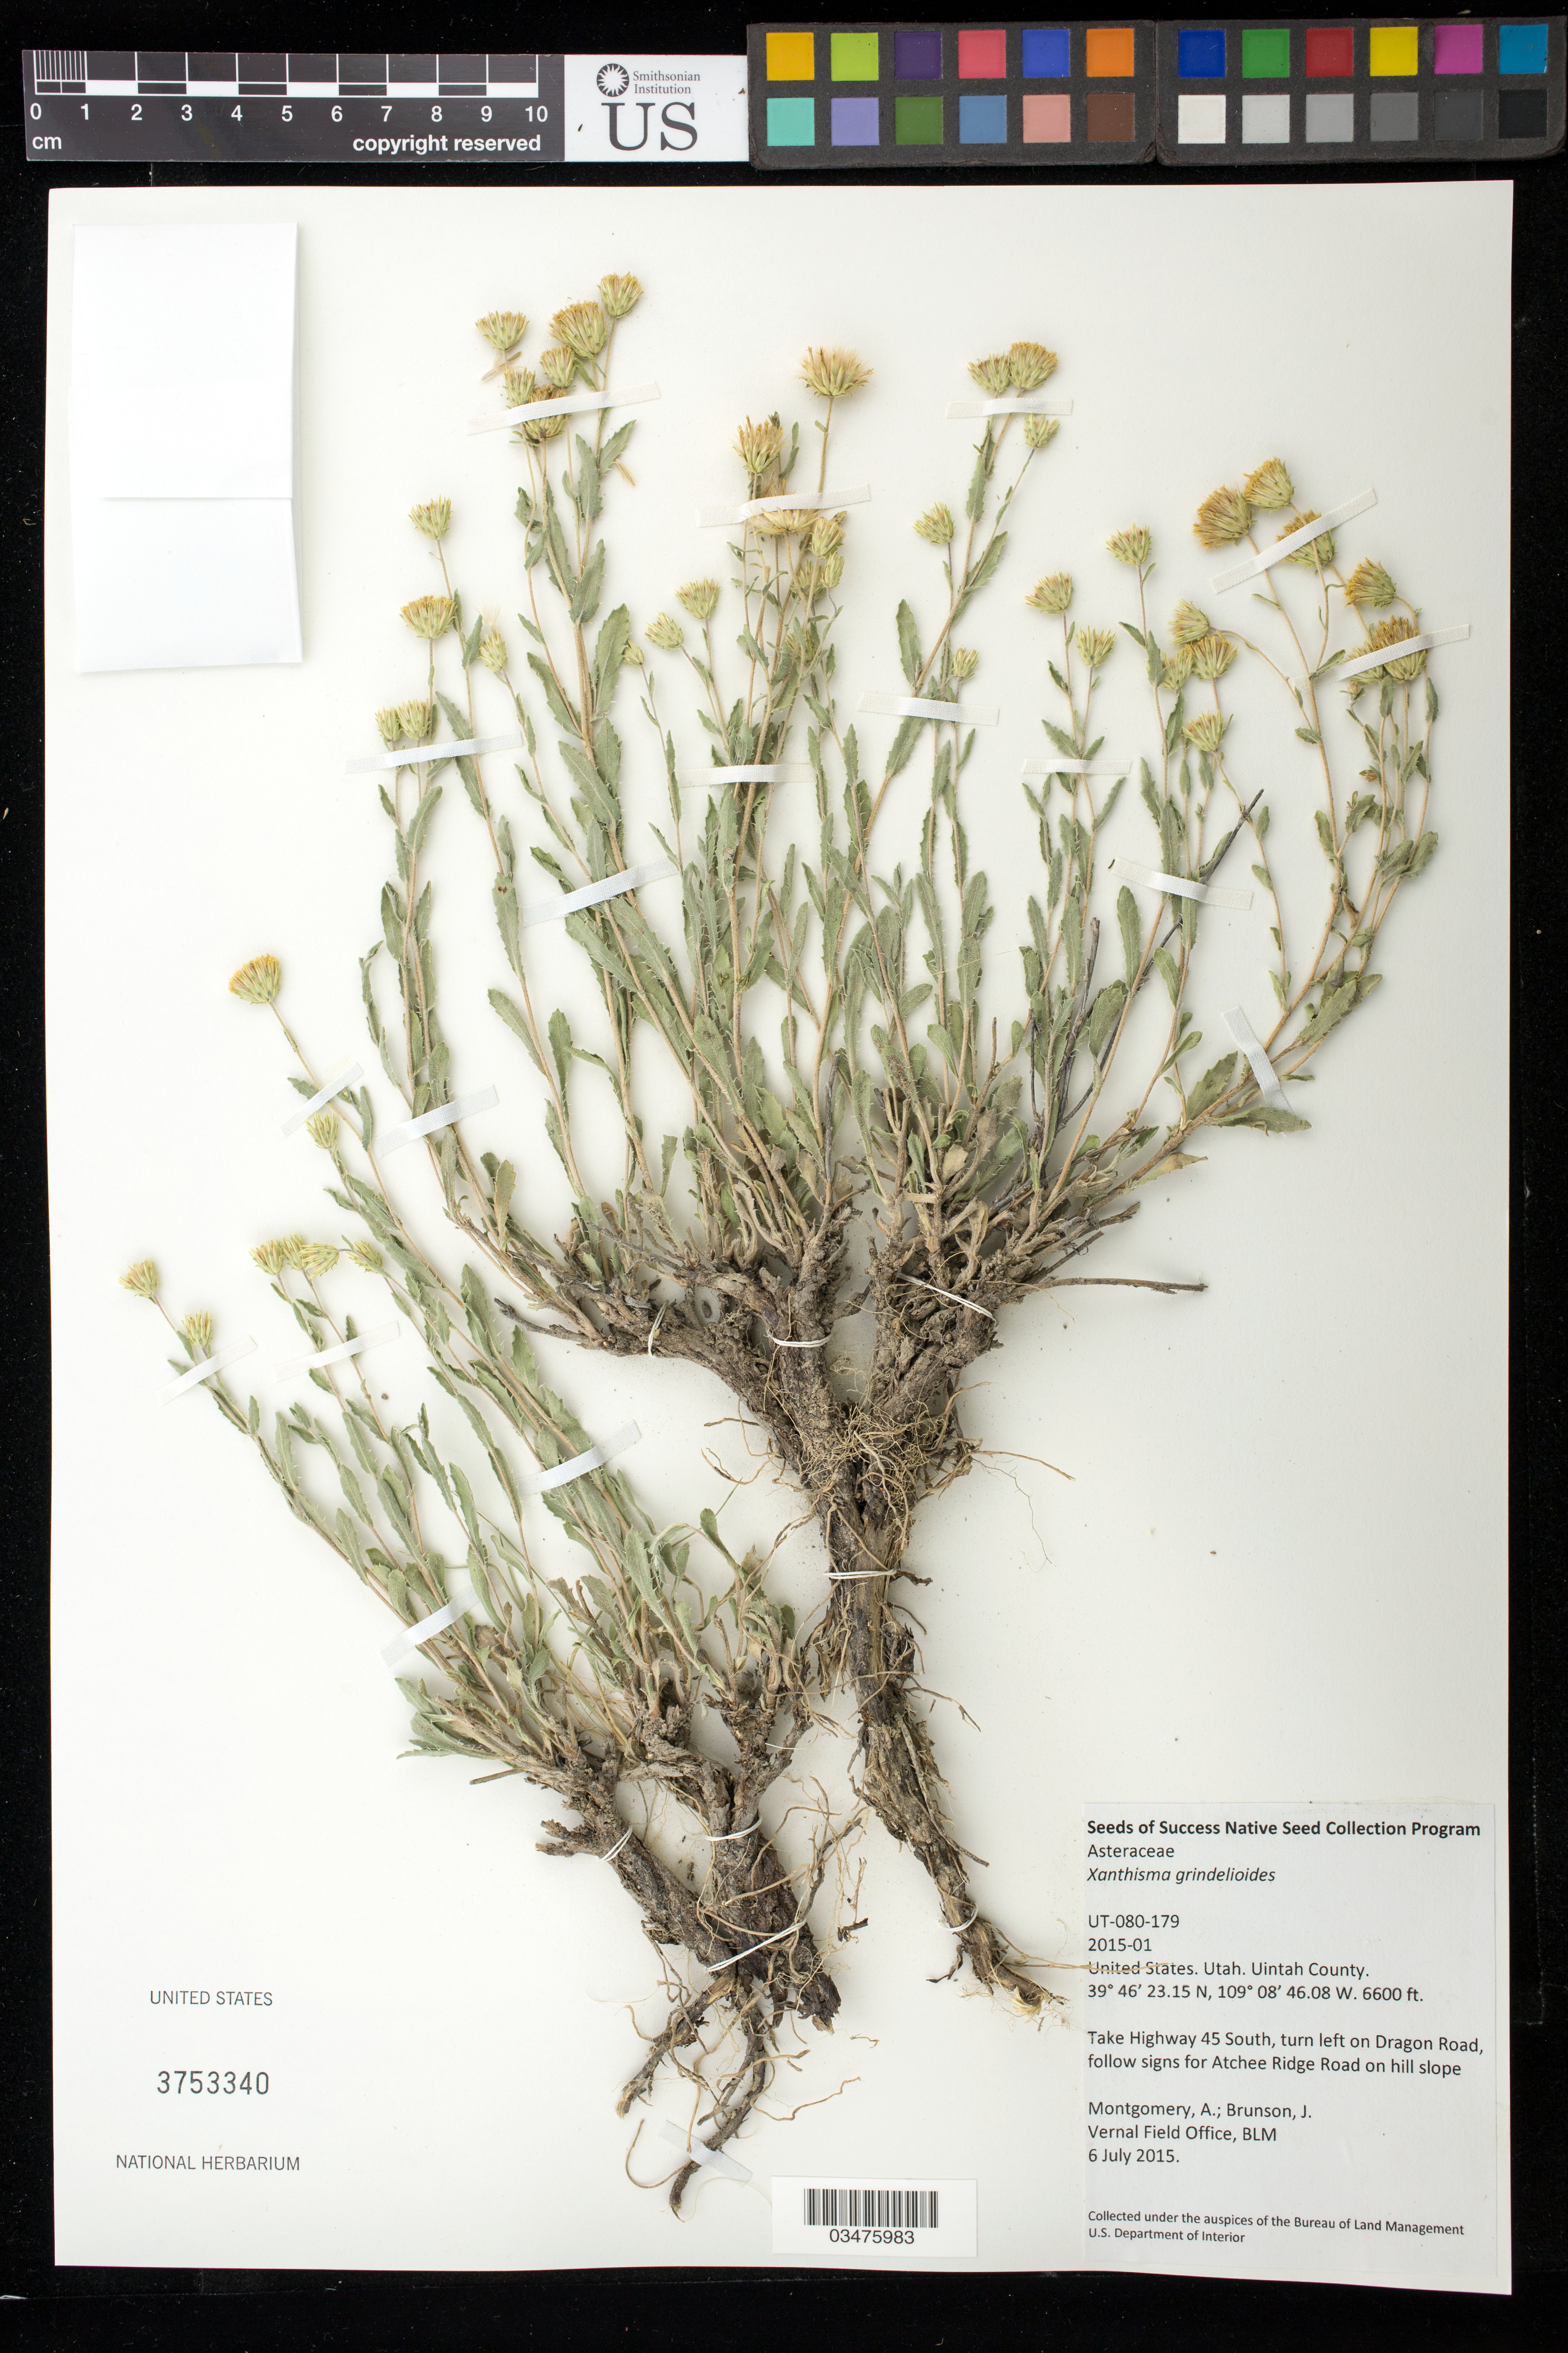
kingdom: Plantae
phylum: Tracheophyta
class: Magnoliopsida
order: Asterales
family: Asteraceae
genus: Xanthisma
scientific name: Xanthisma grindelioides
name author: (Nutt.) D. R. Morgan & R.L. Hartm.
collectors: A. Montgomery & J. Brunson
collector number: UT-080-179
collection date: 2015-07-06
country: United States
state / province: Utah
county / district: Uintah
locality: Near Atchee Ridge Road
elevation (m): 2012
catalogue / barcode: US 3753340